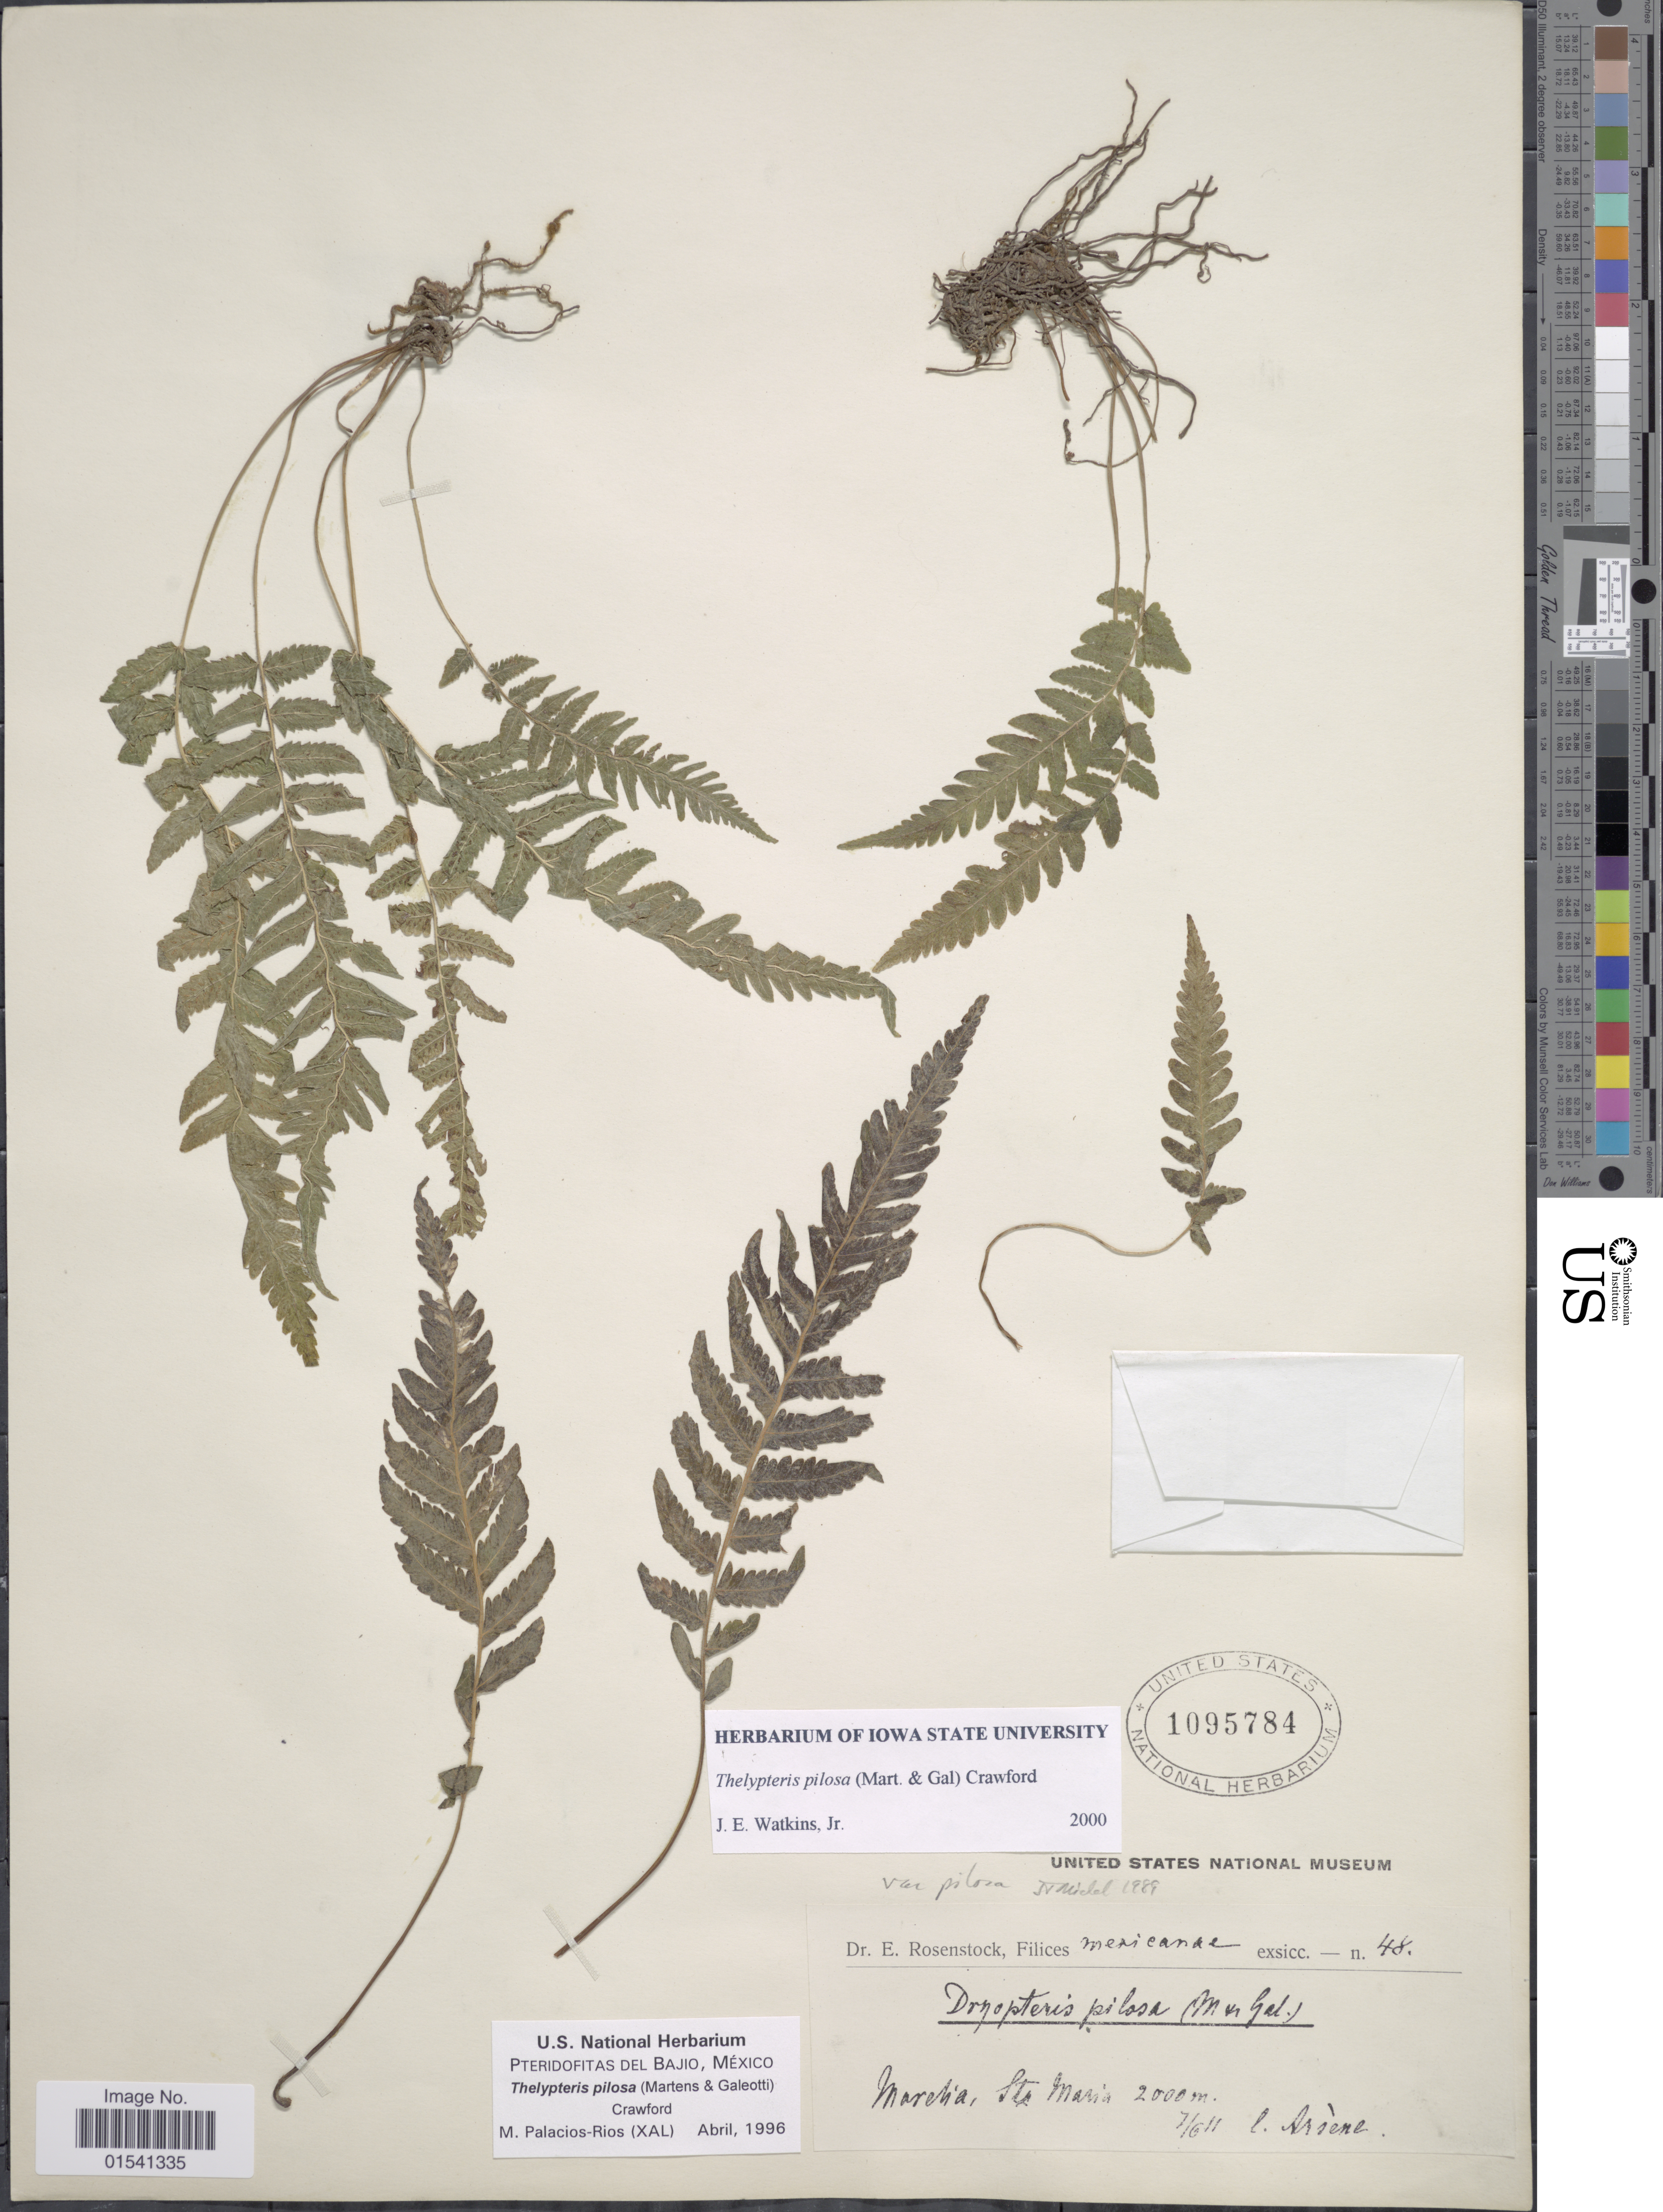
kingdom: Plantae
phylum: Tracheophyta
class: Polypodiopsida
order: Polypodiales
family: Thelypteridaceae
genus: Stegnogramma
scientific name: Stegnogramma pilosa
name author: (M. Martens & Galeotti) K. Iwats.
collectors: F. Arsène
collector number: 48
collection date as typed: Transcribed d/m/y: 7/6/11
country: Mexico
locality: Morelia, Santa Maria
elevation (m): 2000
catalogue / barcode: US 1095784